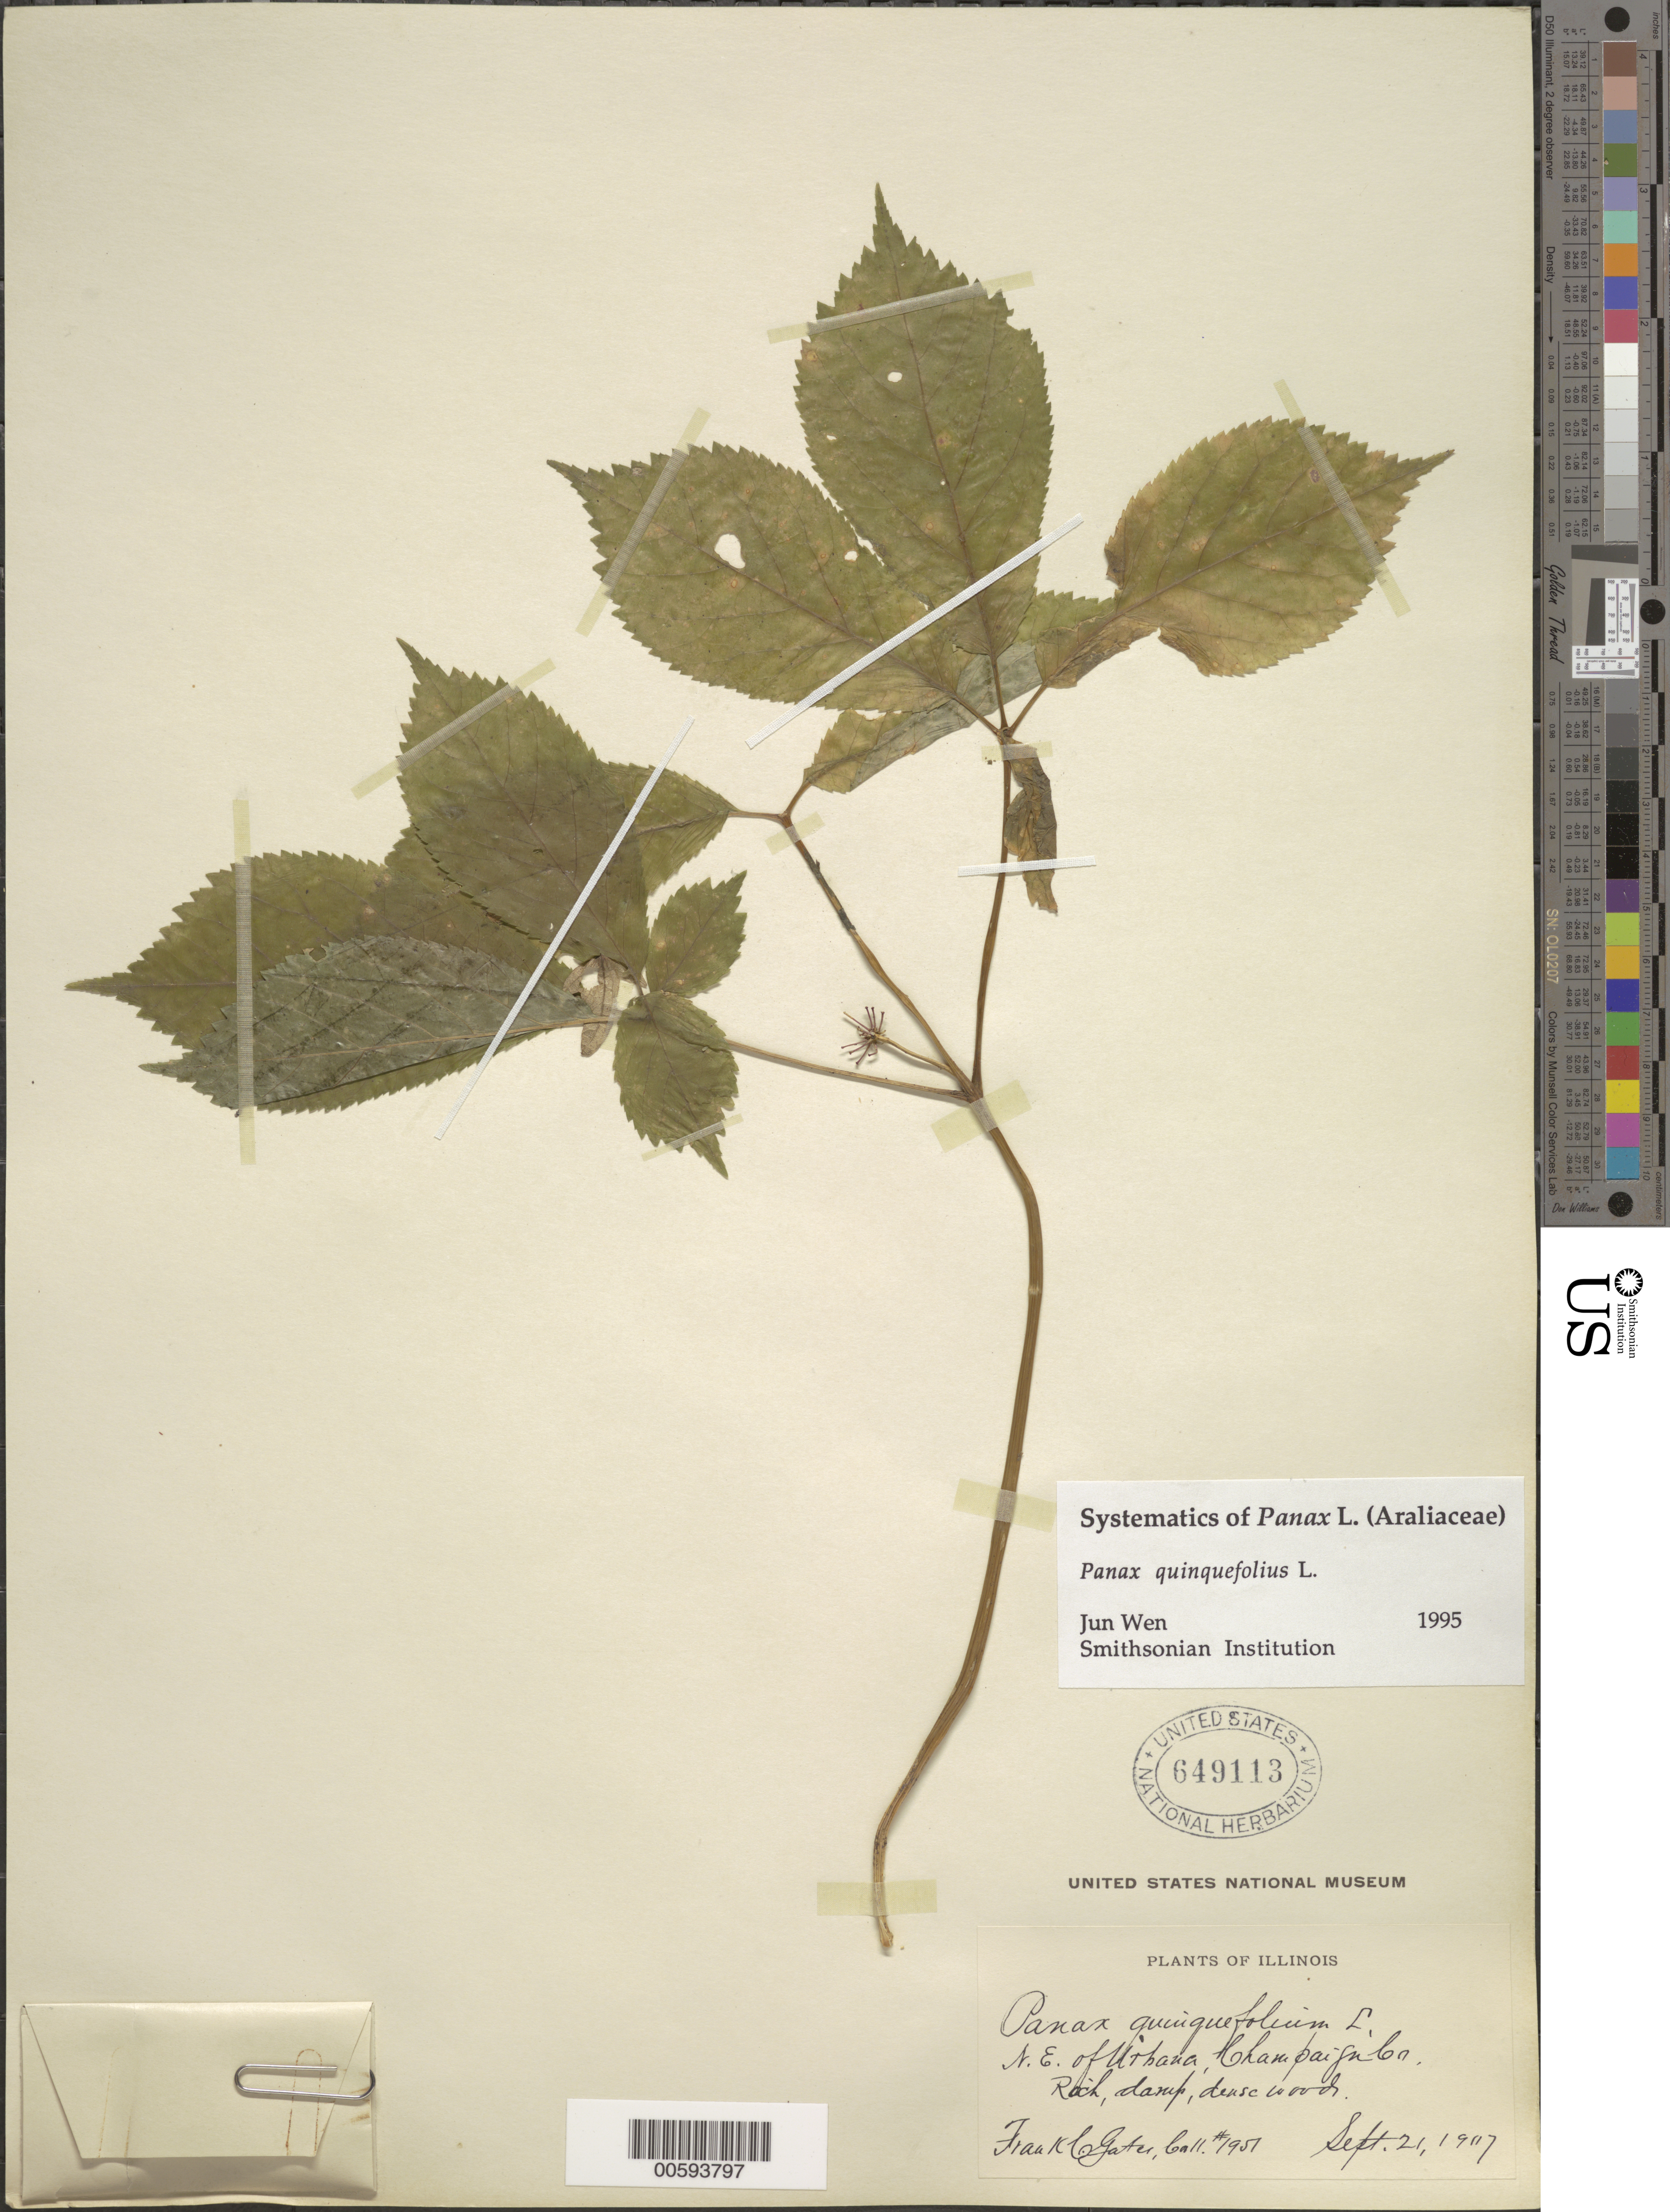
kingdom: Plantae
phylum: Tracheophyta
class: Magnoliopsida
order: Apiales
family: Araliaceae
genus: Panax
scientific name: Panax quinquefolius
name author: L.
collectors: F. C. Gates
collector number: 1951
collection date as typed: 21 Sep 1907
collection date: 1907-09-21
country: United States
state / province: Illinois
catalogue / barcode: US 649113